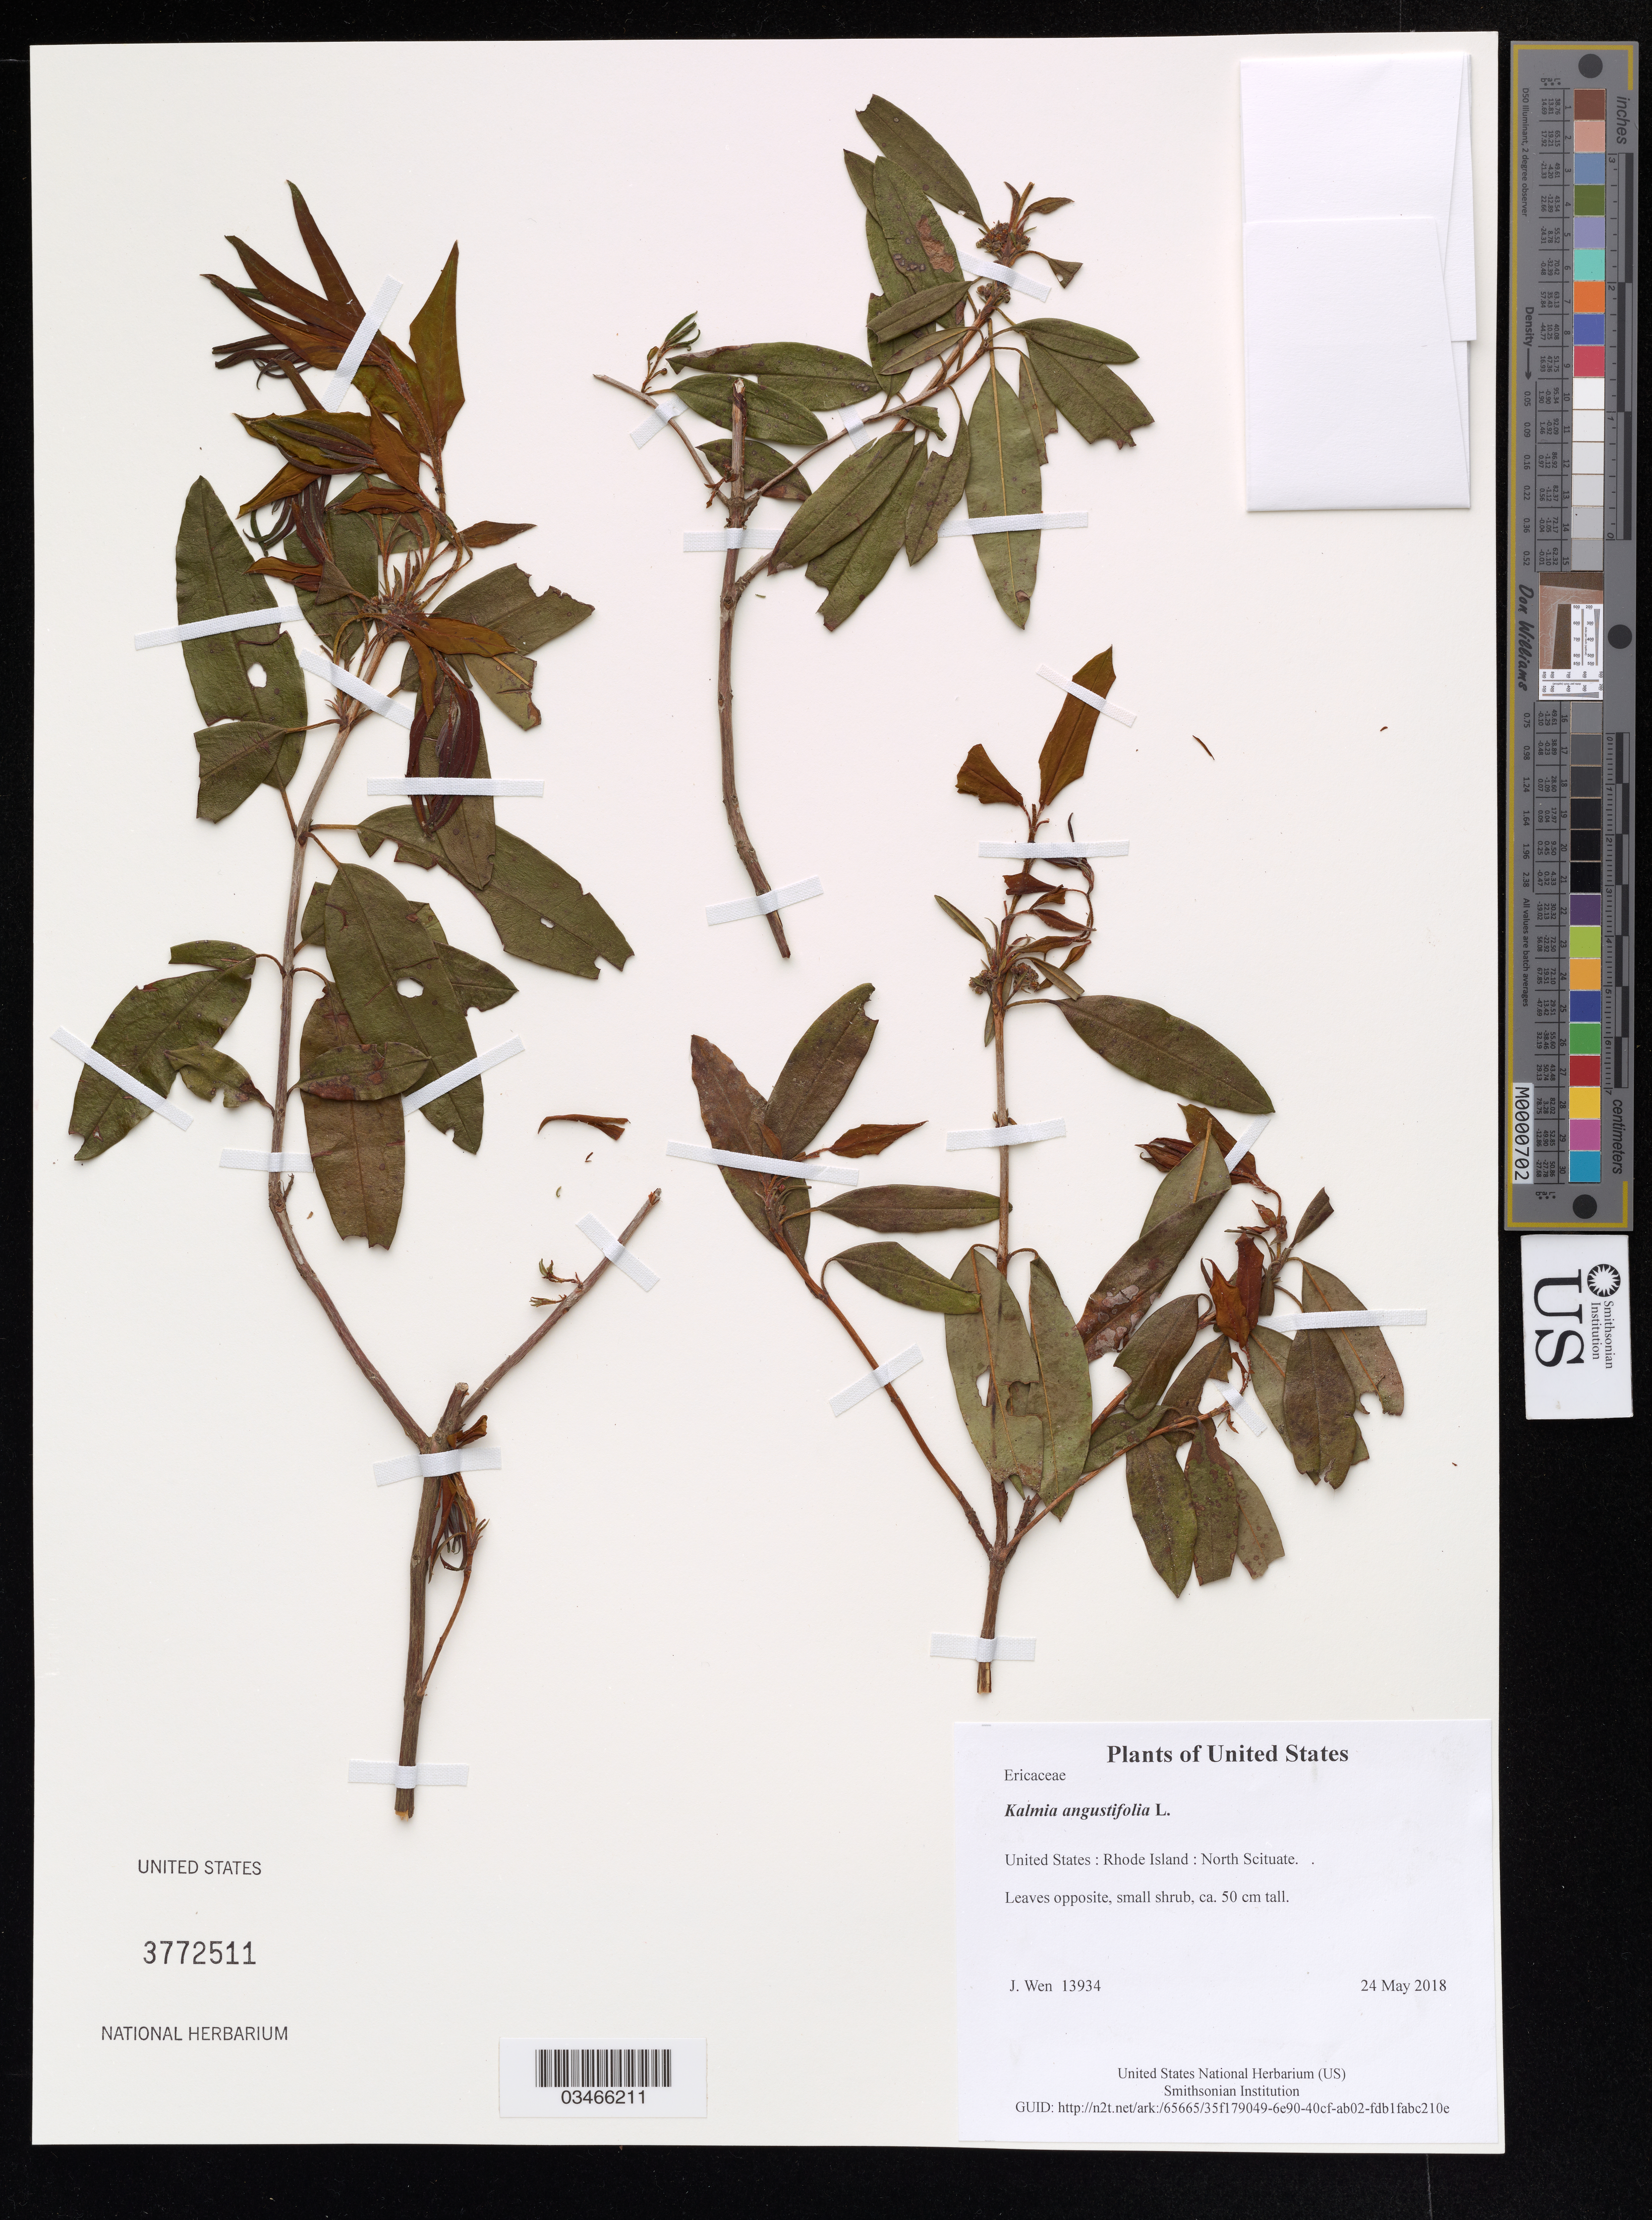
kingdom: Plantae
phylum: Tracheophyta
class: Magnoliopsida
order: Ericales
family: Ericaceae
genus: Kalmia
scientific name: Kalmia angustifolia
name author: L.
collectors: J. Wen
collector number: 13934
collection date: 2018-05-24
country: United States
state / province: Rhode Island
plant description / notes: Fruits collected for FDA.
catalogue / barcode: US 3772511